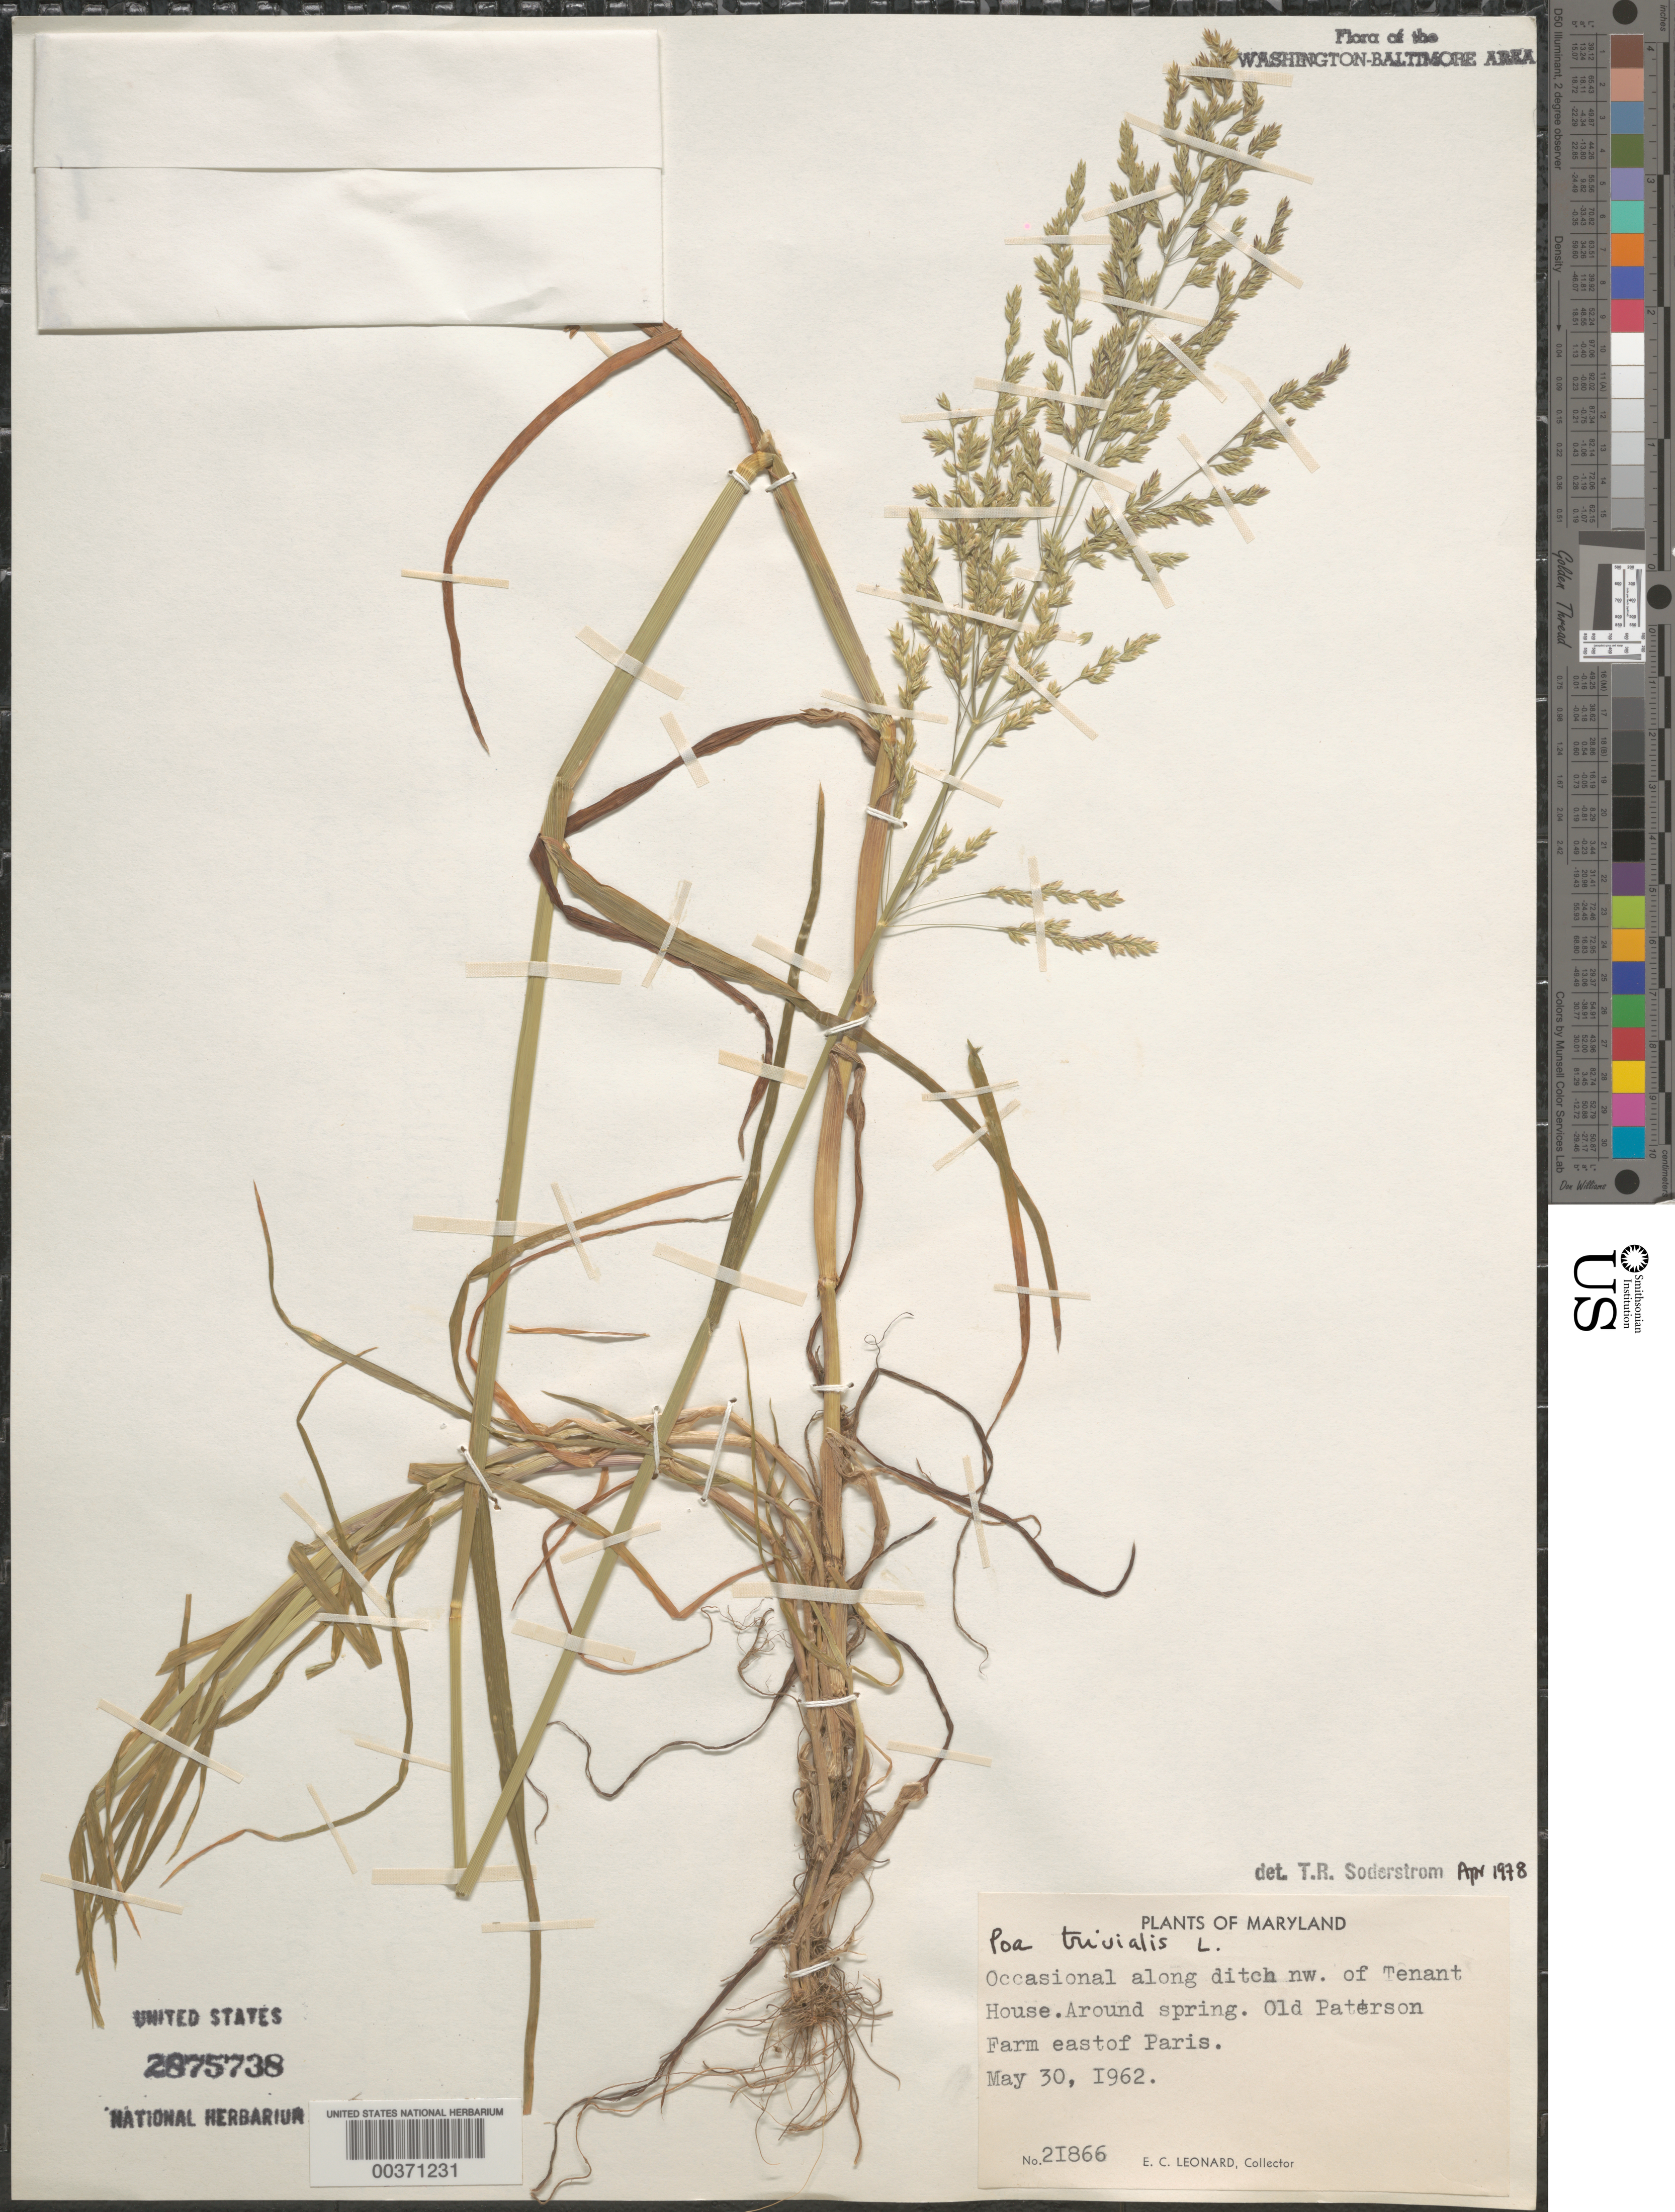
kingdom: Plantae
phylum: Tracheophyta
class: Liliopsida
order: Poales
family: Poaceae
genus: Poa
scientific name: Poa trivialis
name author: L.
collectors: E. C. Leonard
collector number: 21866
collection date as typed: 30 May 1962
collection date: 1962-05-30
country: United States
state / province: Maryland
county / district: Calvert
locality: East of Paris, Patterson Farm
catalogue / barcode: US 2875738